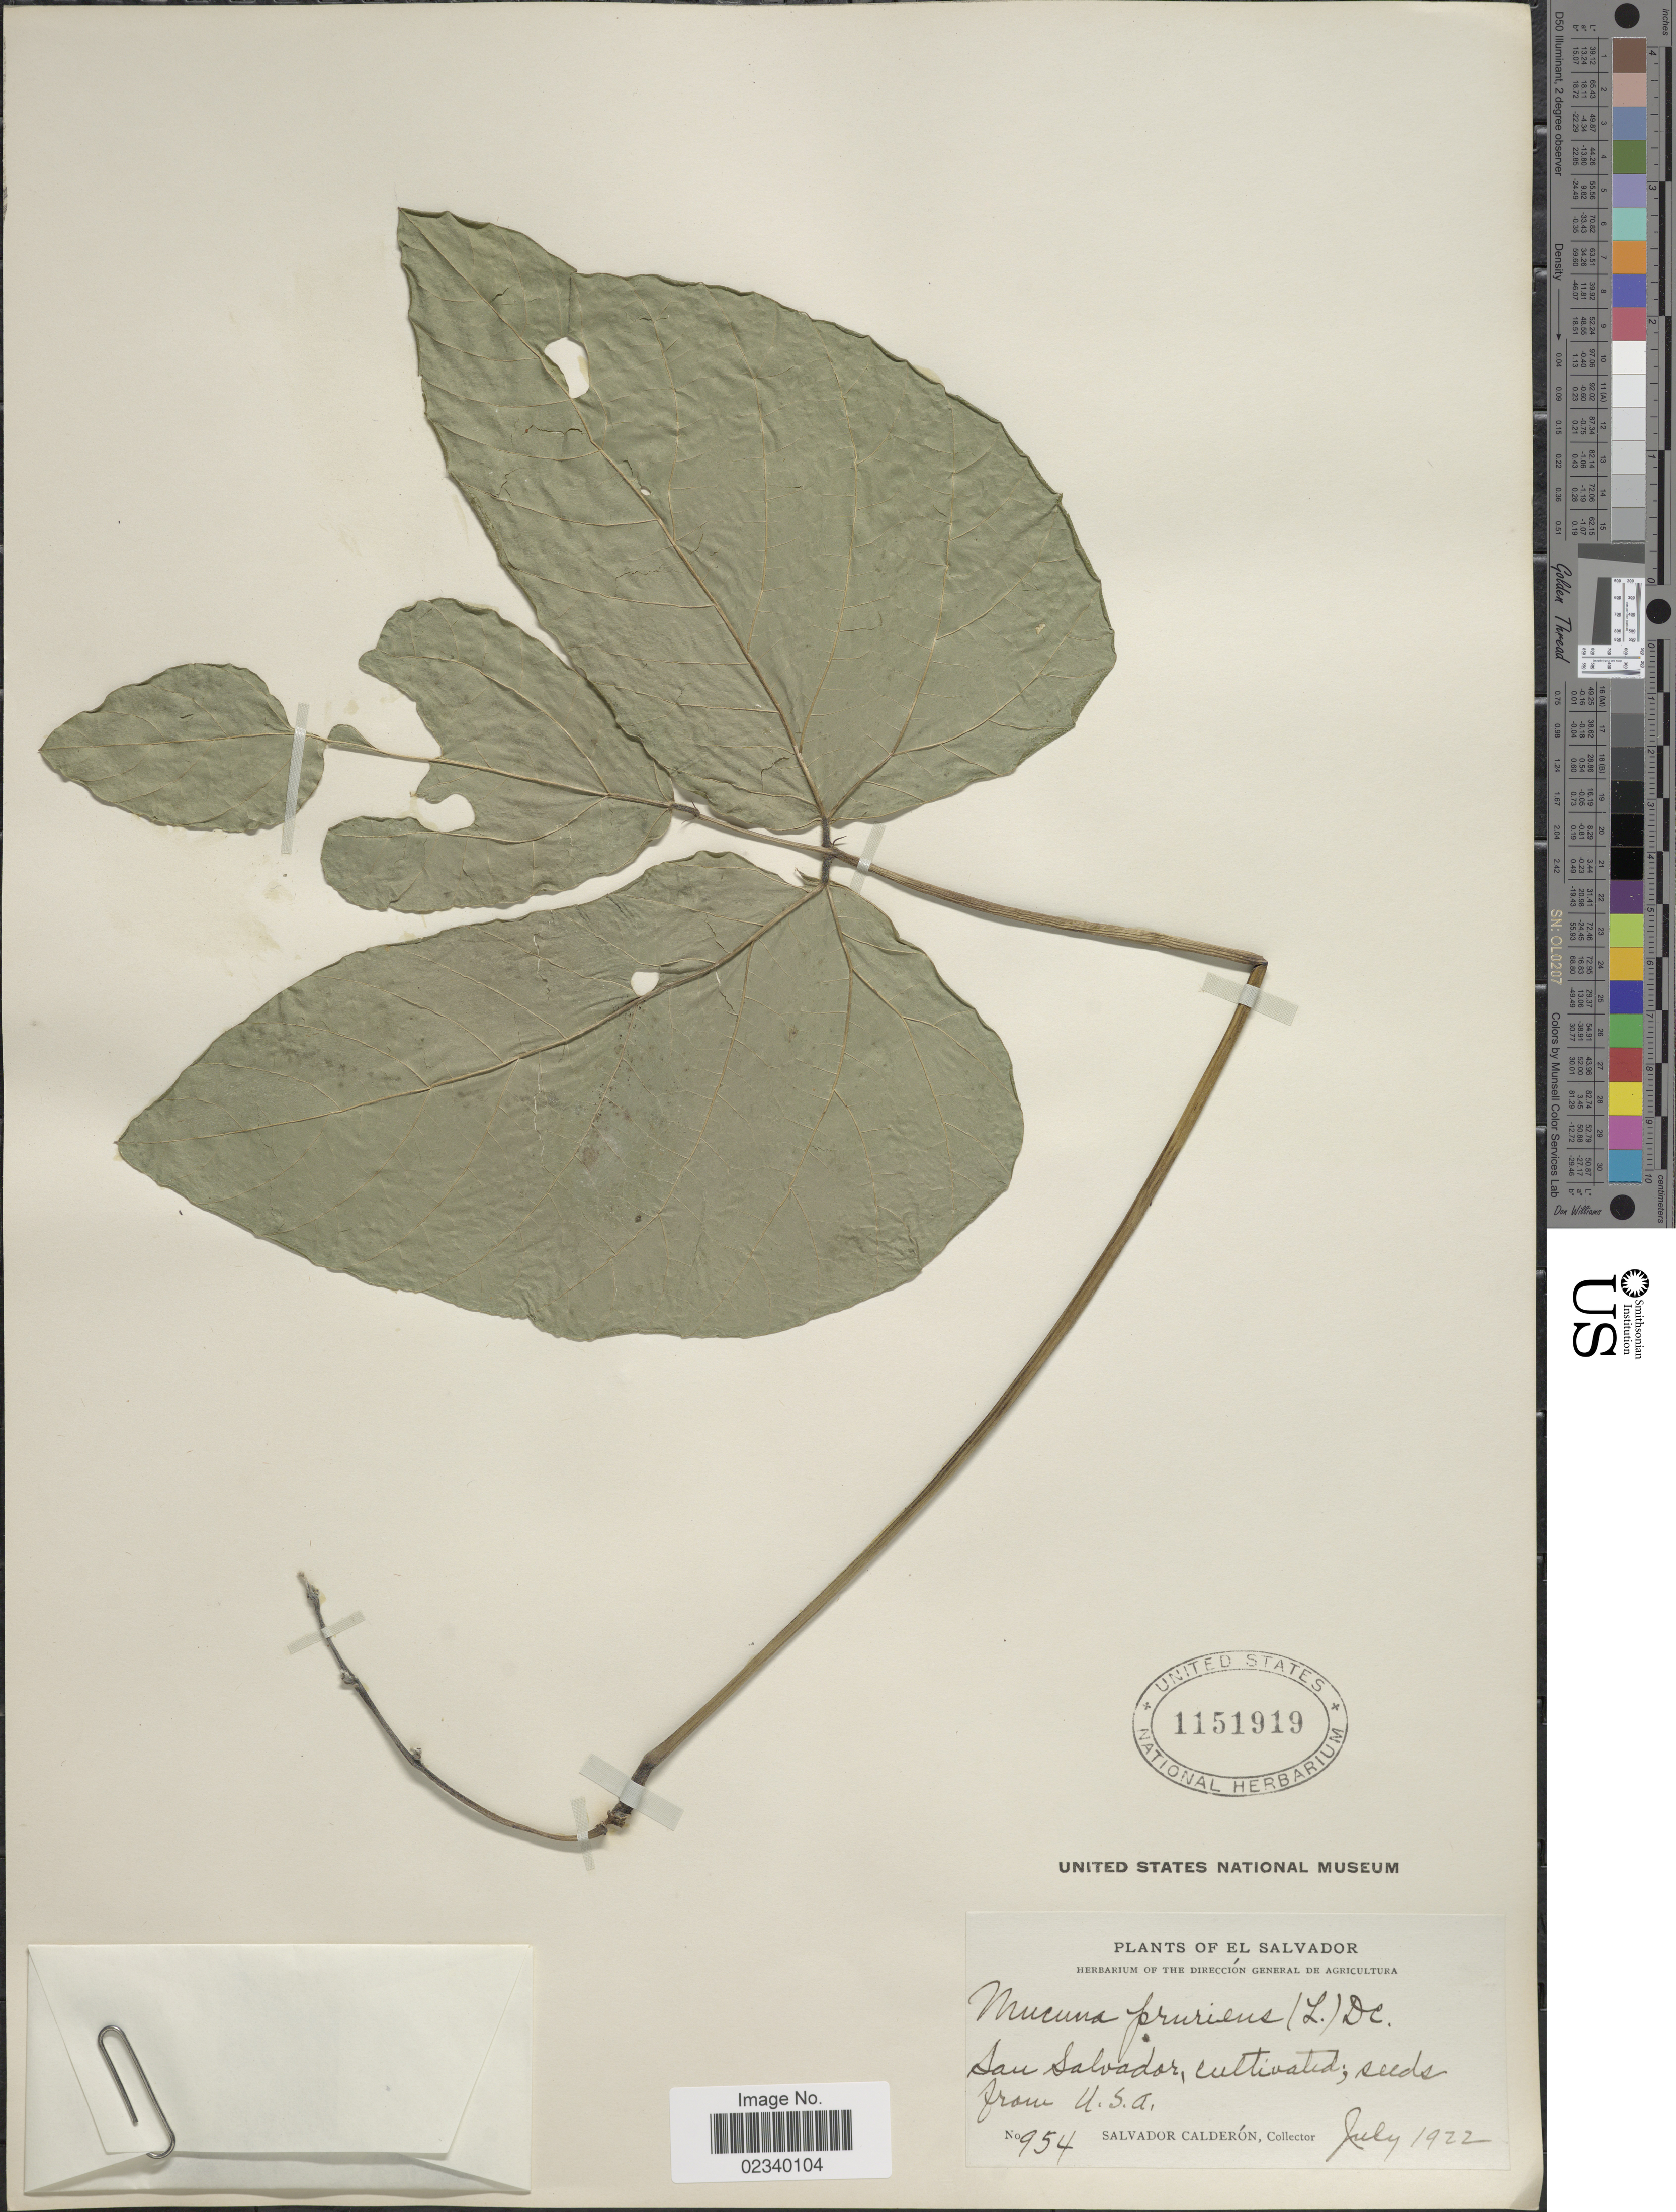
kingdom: Plantae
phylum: Tracheophyta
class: Magnoliopsida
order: Fabales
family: Fabaceae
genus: Mucuna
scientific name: Mucuna pruriens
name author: (L.) DC.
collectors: S. Calderón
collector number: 954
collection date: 1922-07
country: El Salvador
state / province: San Salvador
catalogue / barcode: US 1151919